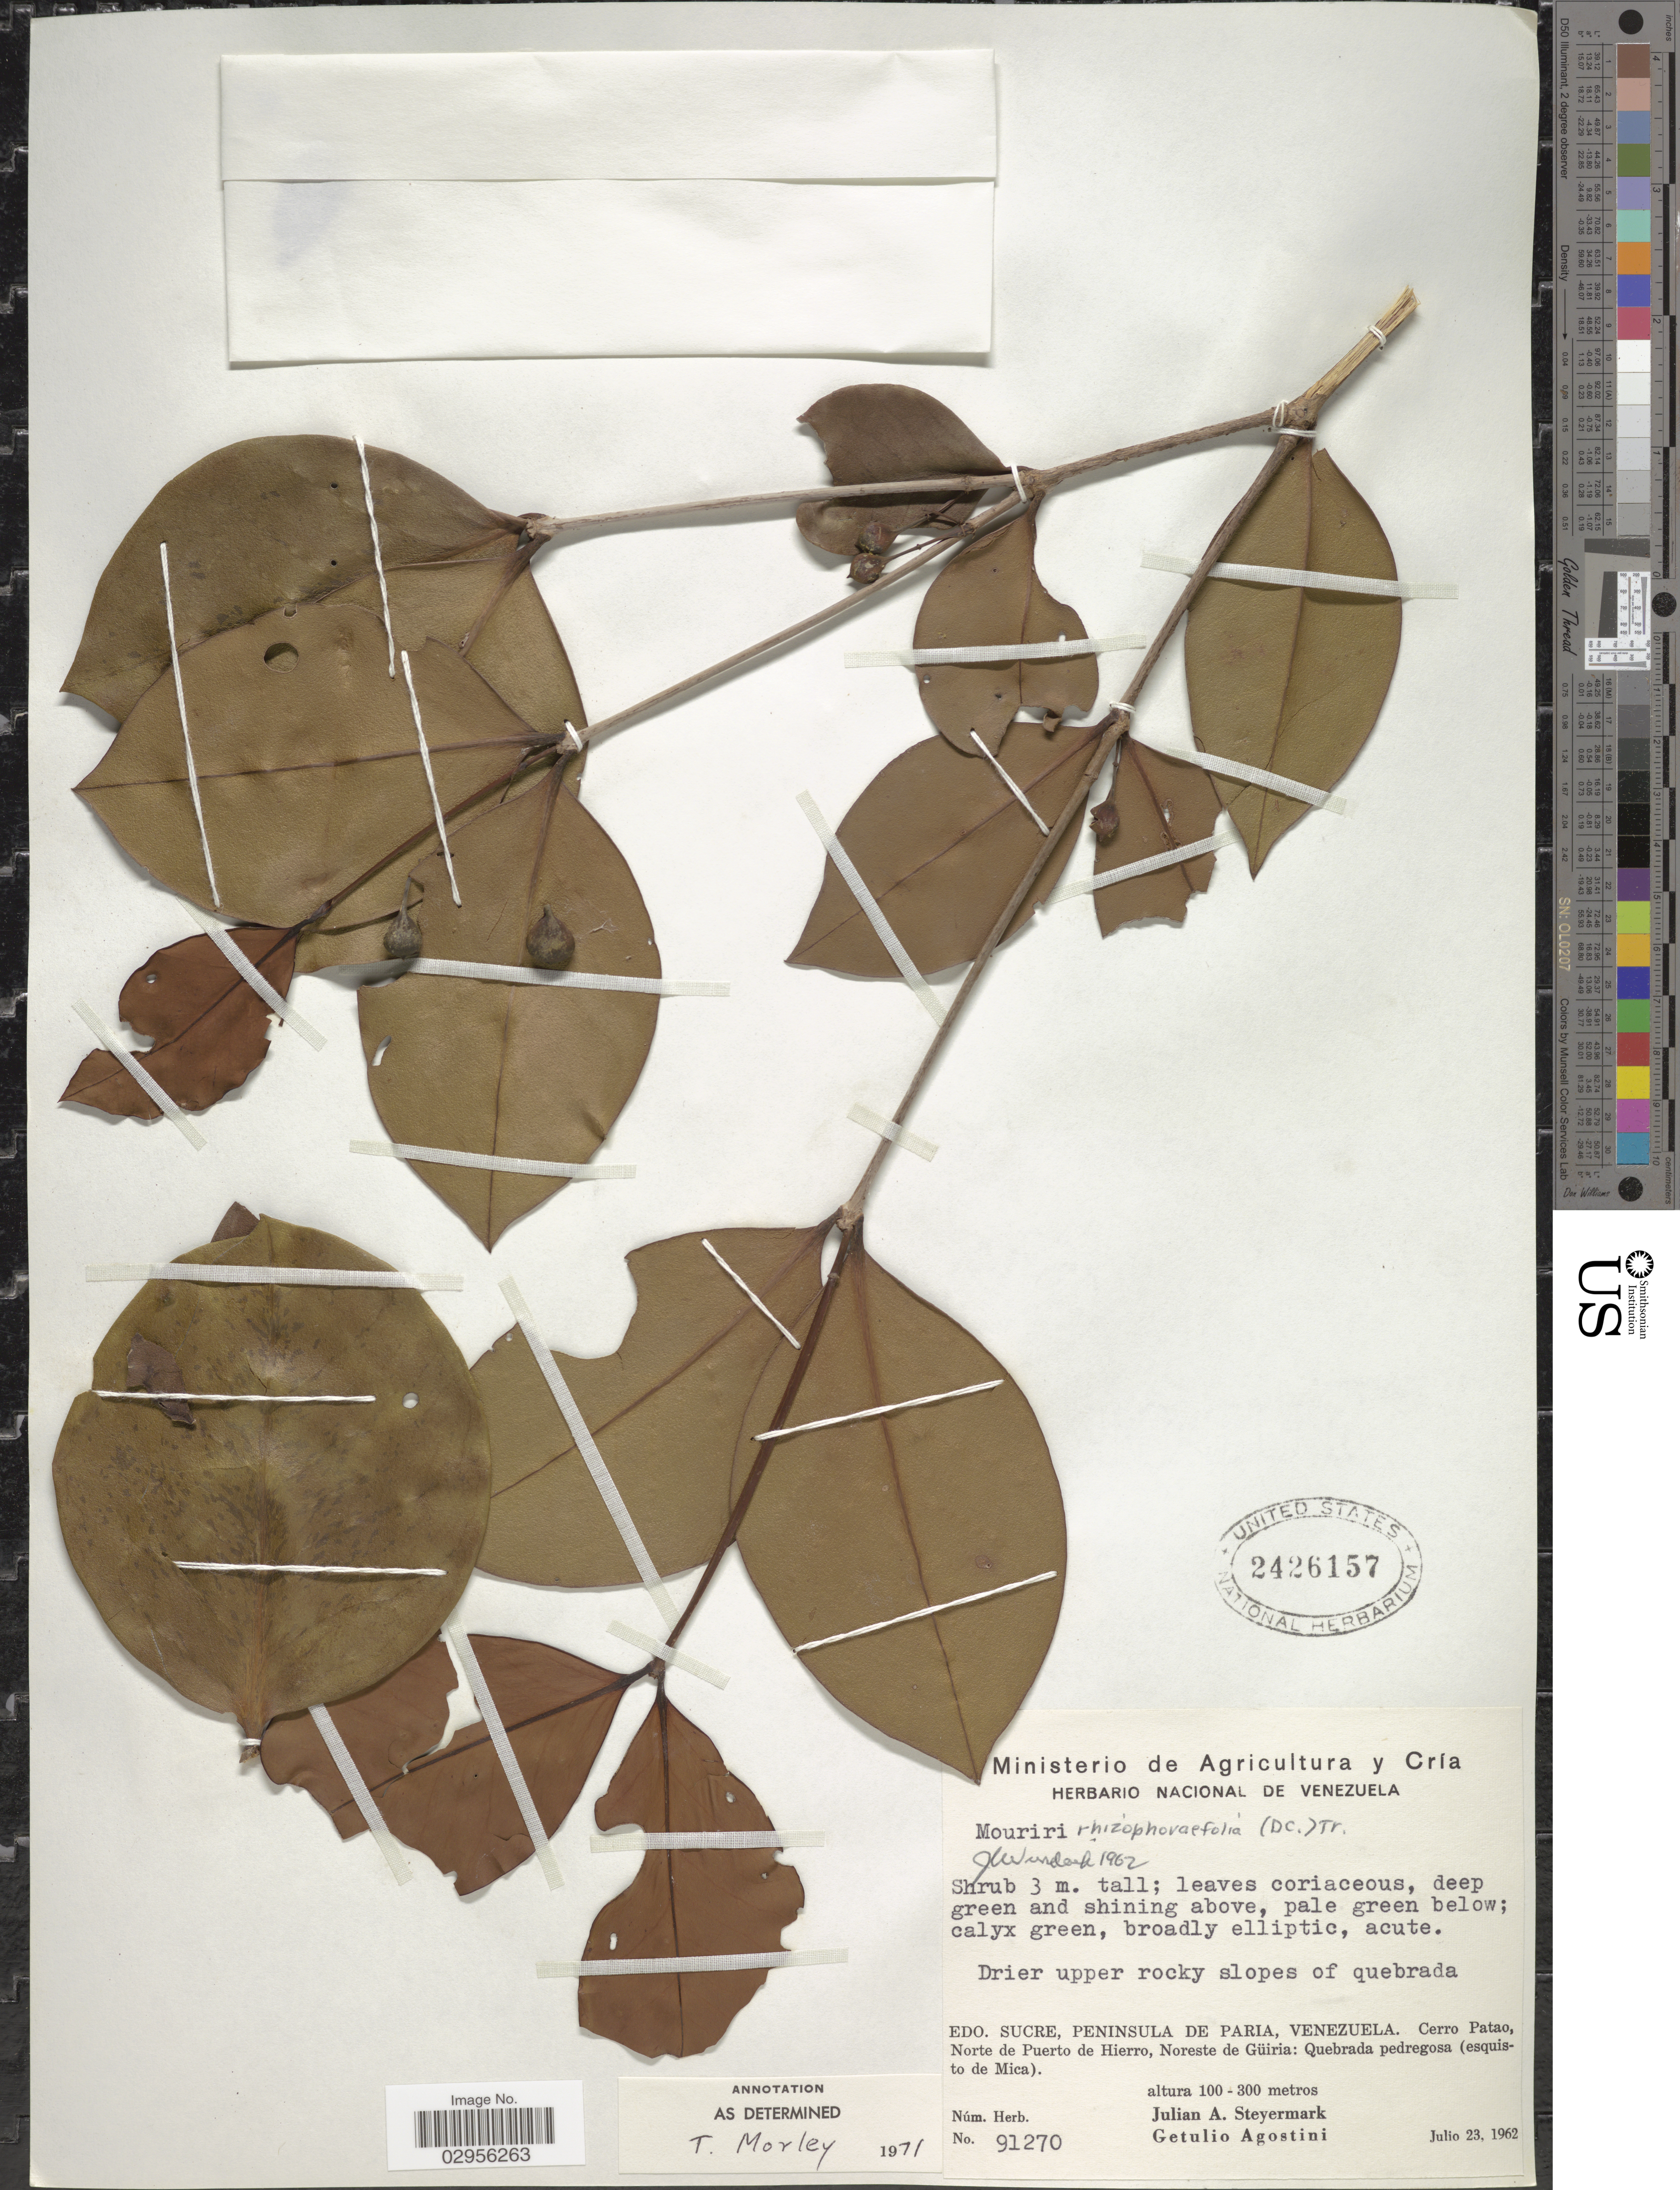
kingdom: Plantae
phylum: Tracheophyta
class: Magnoliopsida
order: Myrtales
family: Melastomataceae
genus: Mouriri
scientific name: Mouriri rhizophorifolia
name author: (DC.) Triana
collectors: J. Steyermark & G. Agostini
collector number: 91270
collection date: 1962-07-23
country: Venezuela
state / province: Sucre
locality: Peninsula de Paria. Cerro Patao. Norte de Puerto de Hierro, Noreste de Güiria: Quebrada pedregosa (esquisto de Mica).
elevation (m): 100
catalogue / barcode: US 2426157